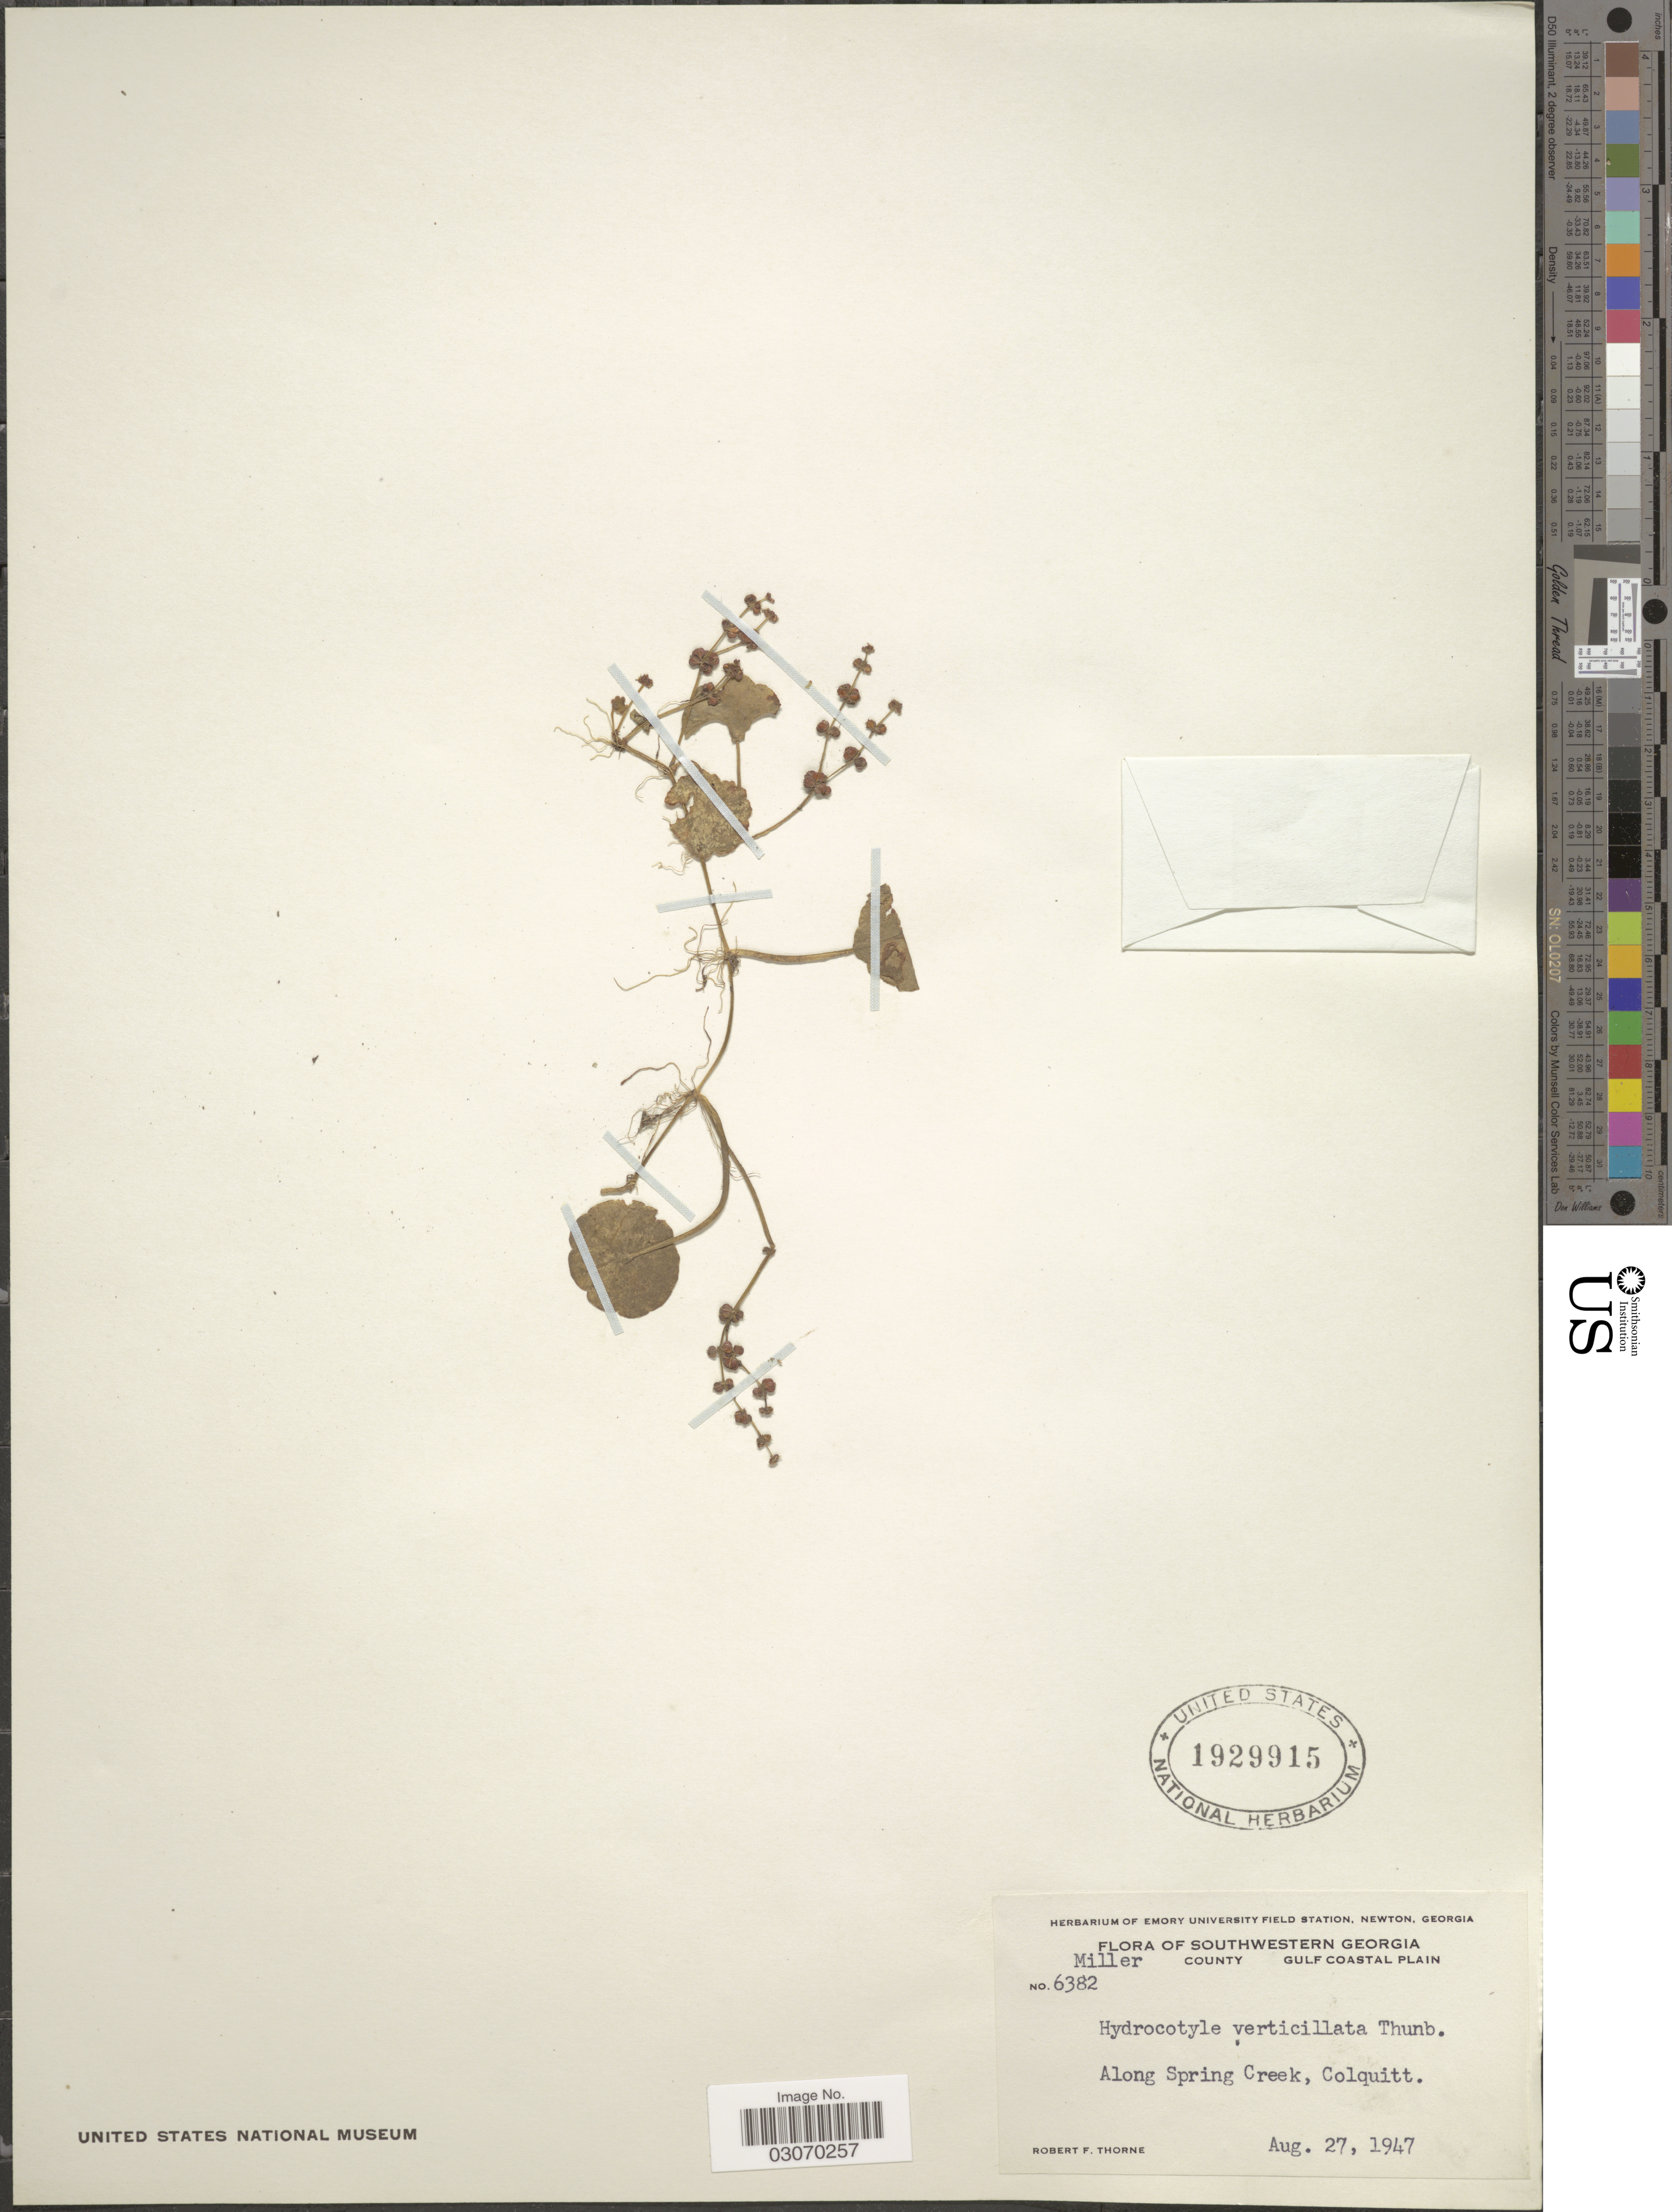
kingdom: Plantae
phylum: Tracheophyta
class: Magnoliopsida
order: Apiales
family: Araliaceae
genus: Hydrocotyle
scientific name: Hydrocotyle verticillata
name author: Thunb.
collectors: R. F. Thorne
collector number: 6382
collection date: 1947-08-27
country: United States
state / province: Georgia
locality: Miller County. Gulf Coastal Plain. Along Spring Creek, Colquitt. Southwestern Georgia.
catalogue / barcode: US 1929915